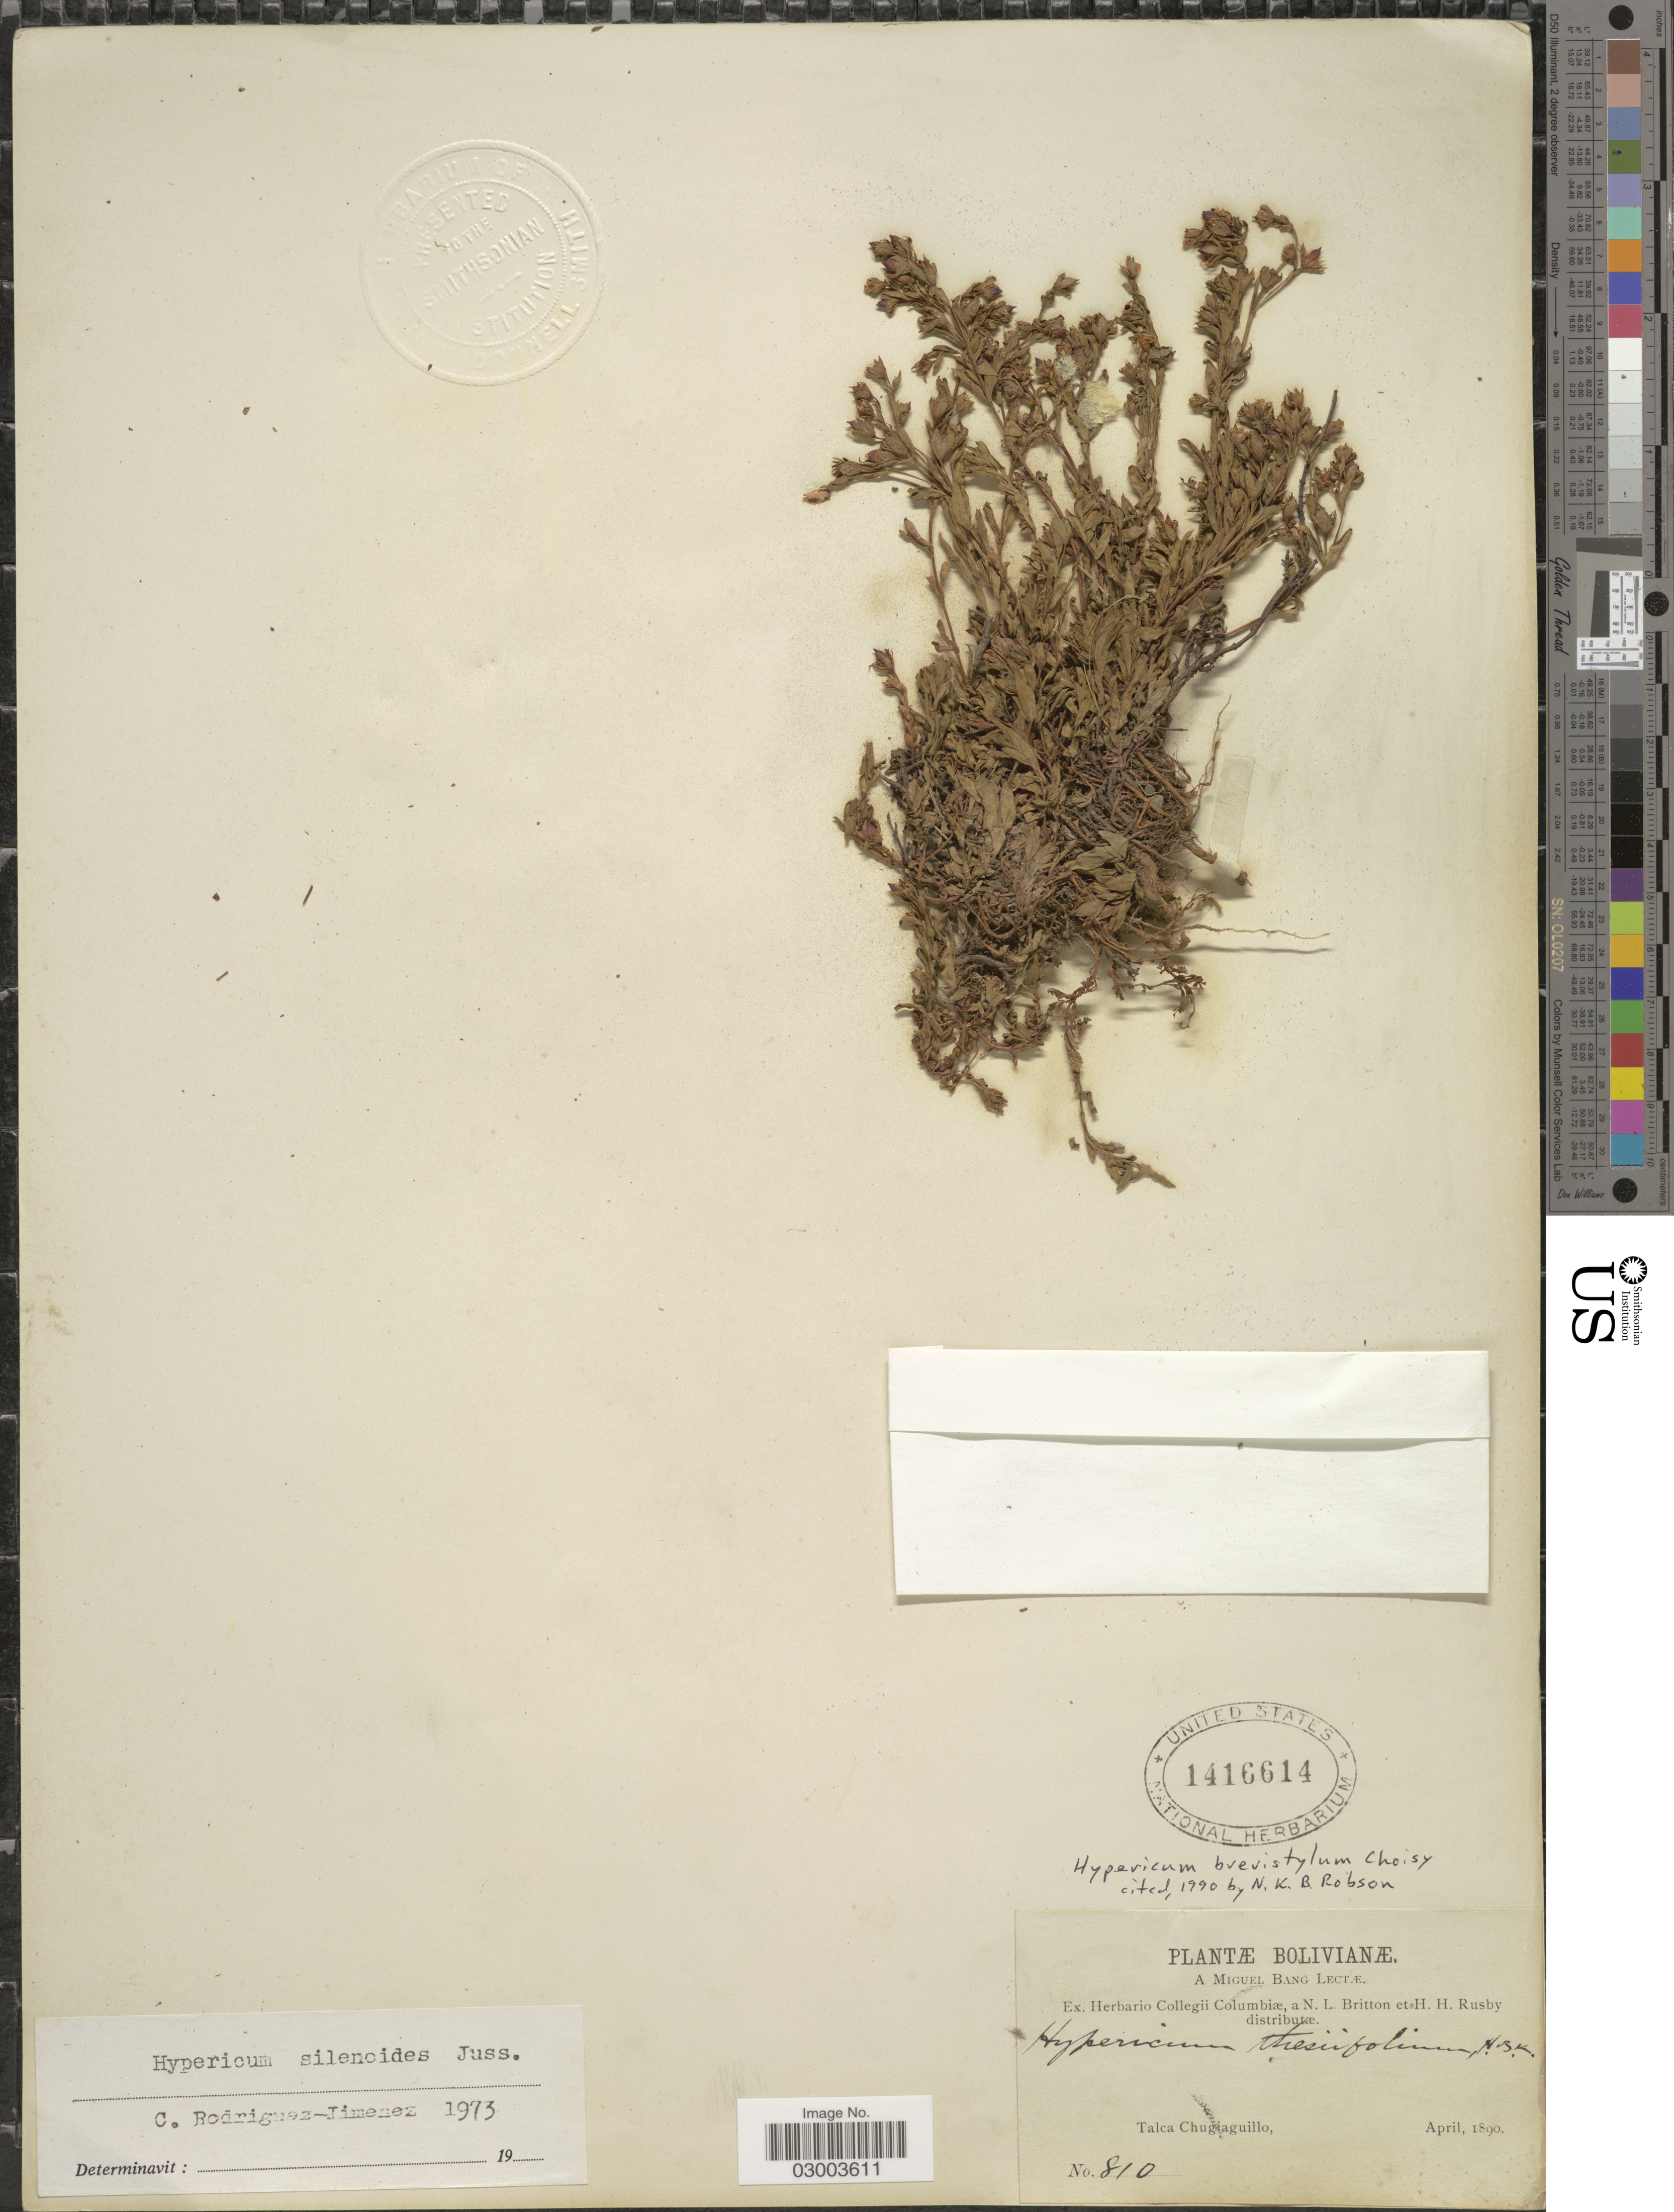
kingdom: Plantae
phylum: Tracheophyta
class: Magnoliopsida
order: Malpighiales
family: Hypericaceae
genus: Hypericum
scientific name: Hypericum brevistylum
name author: Choisy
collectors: M. Bang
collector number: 810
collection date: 1890-04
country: Bolivia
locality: Talca Chugiaguillo.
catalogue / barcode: US 1416614